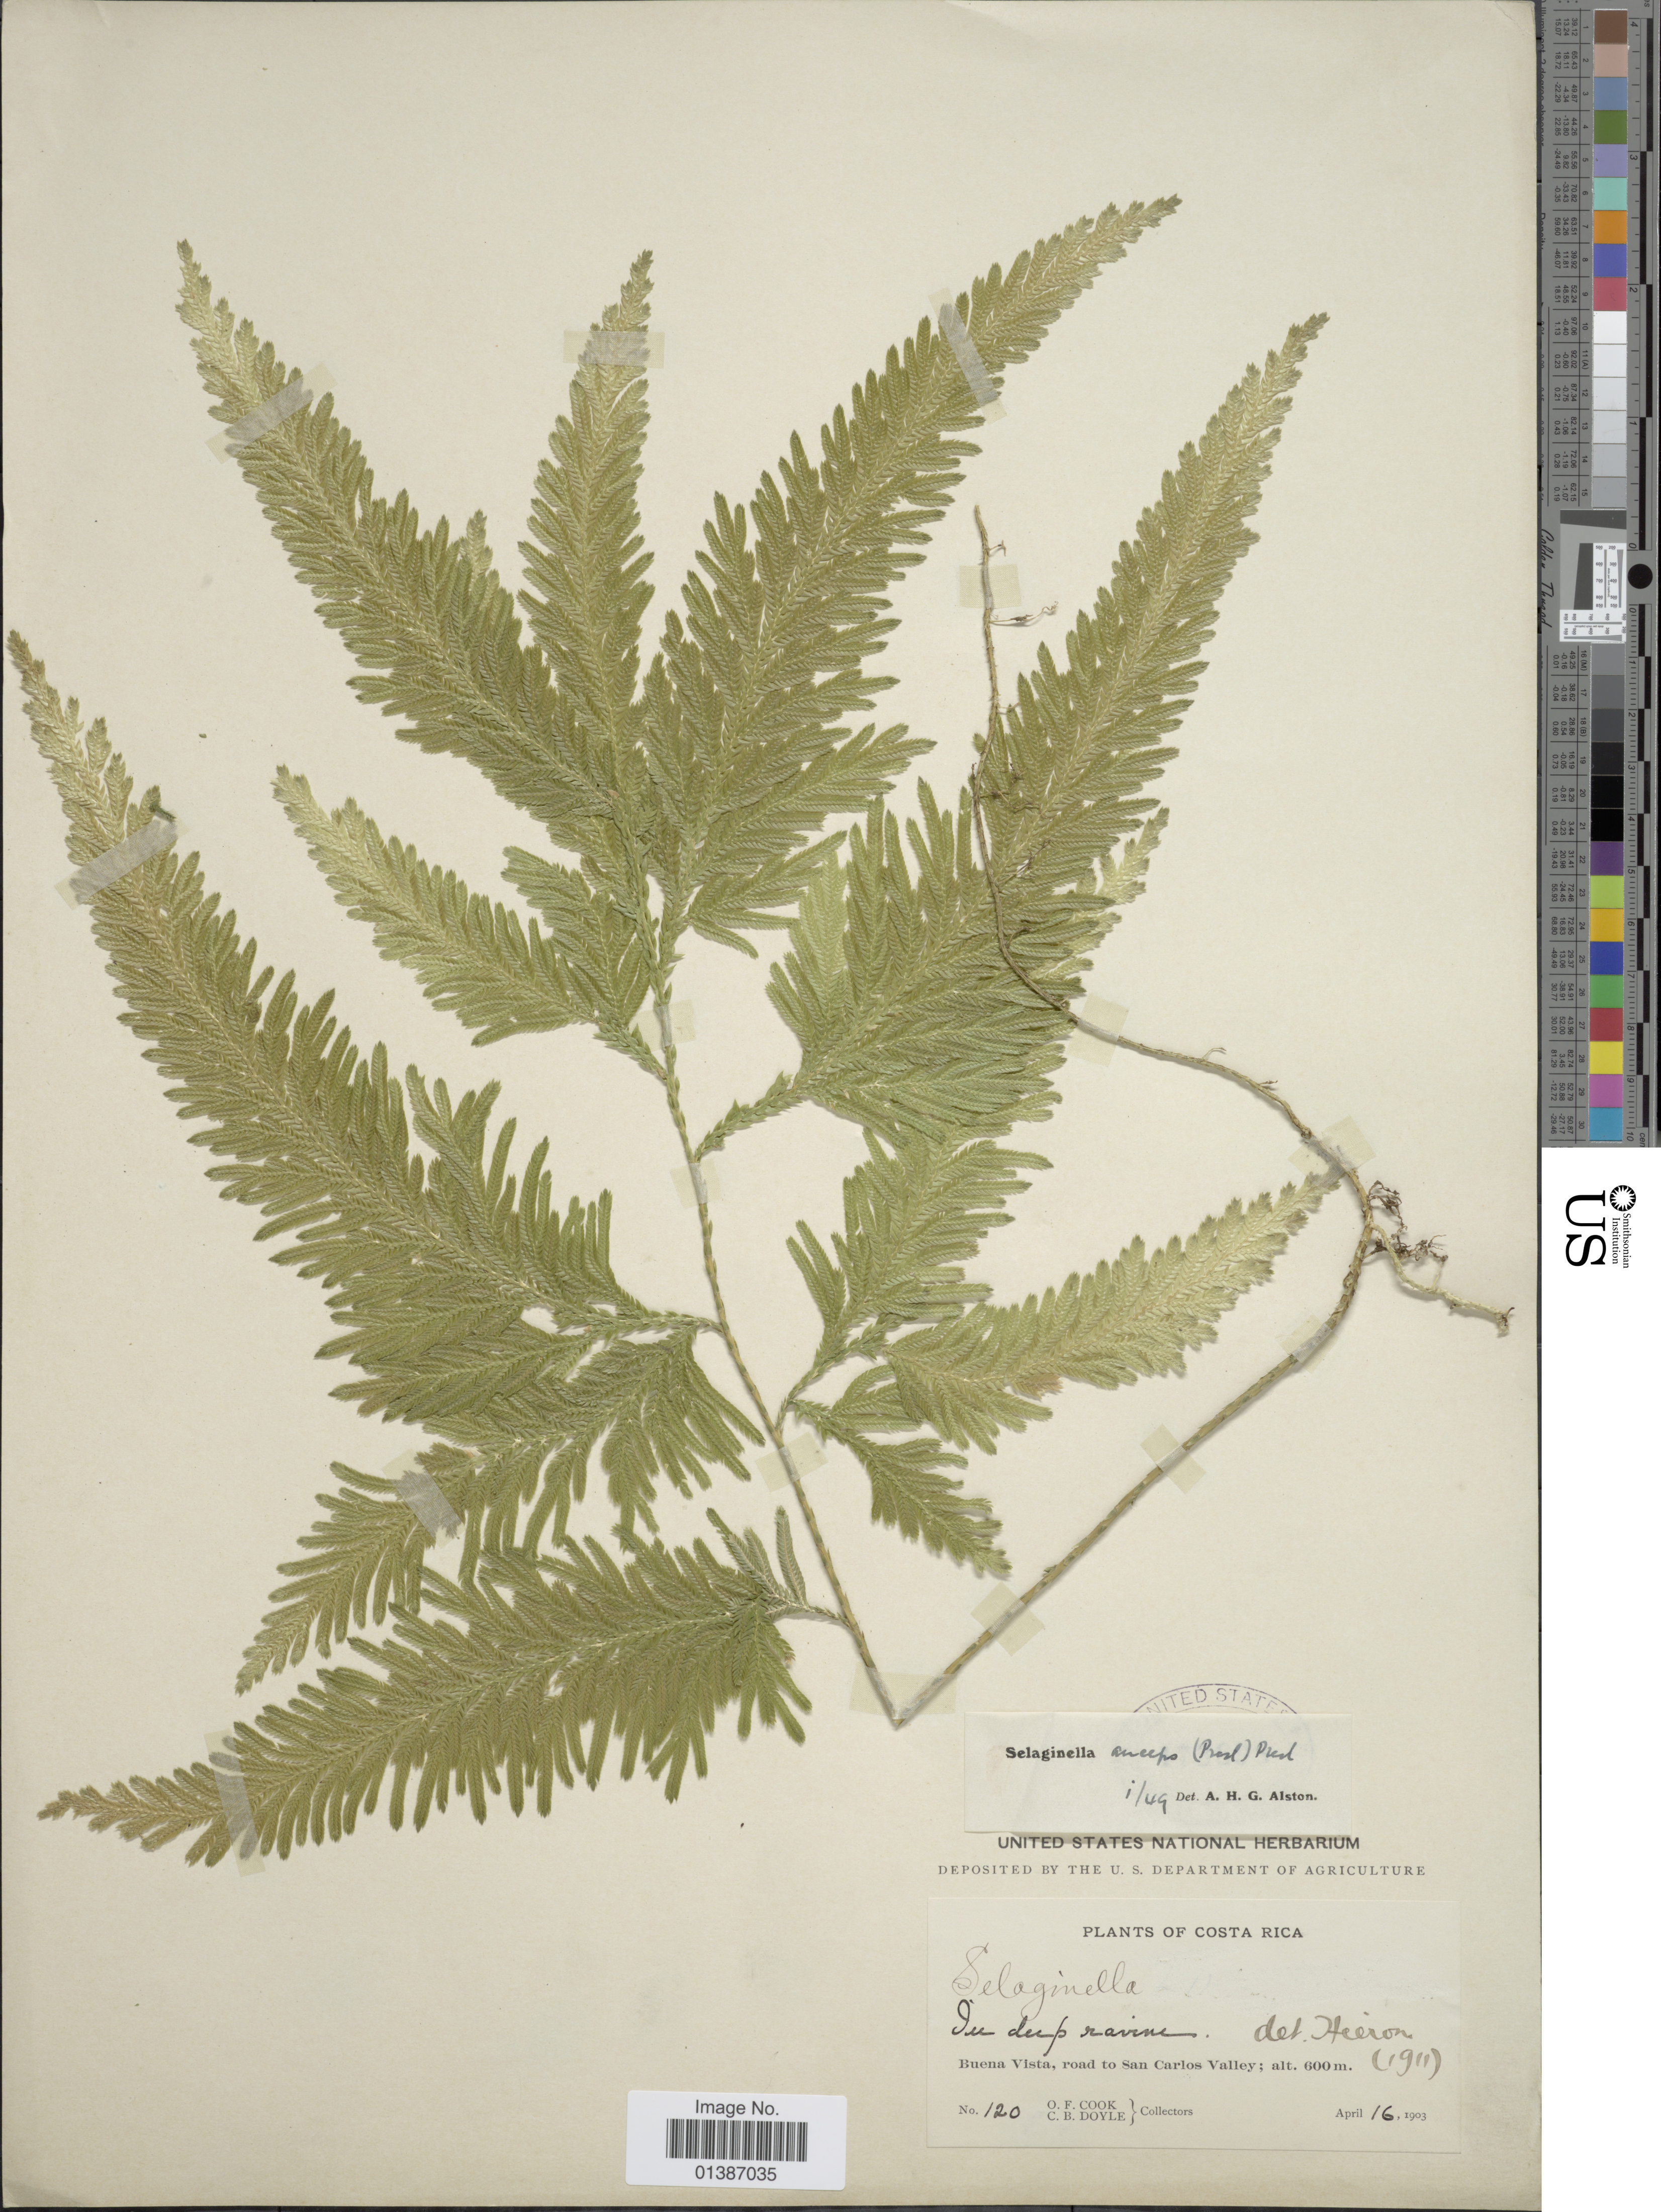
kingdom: Plantae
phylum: Tracheophyta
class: Lycopodiopsida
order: Selaginellales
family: Selaginellaceae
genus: Selaginella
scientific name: Selaginella anceps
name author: (C. Presl)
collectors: O. F. Cook & C. Doyle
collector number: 120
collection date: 1903-04-16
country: Costa Rica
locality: Buena Vista, road to San Carlos Valley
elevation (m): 600